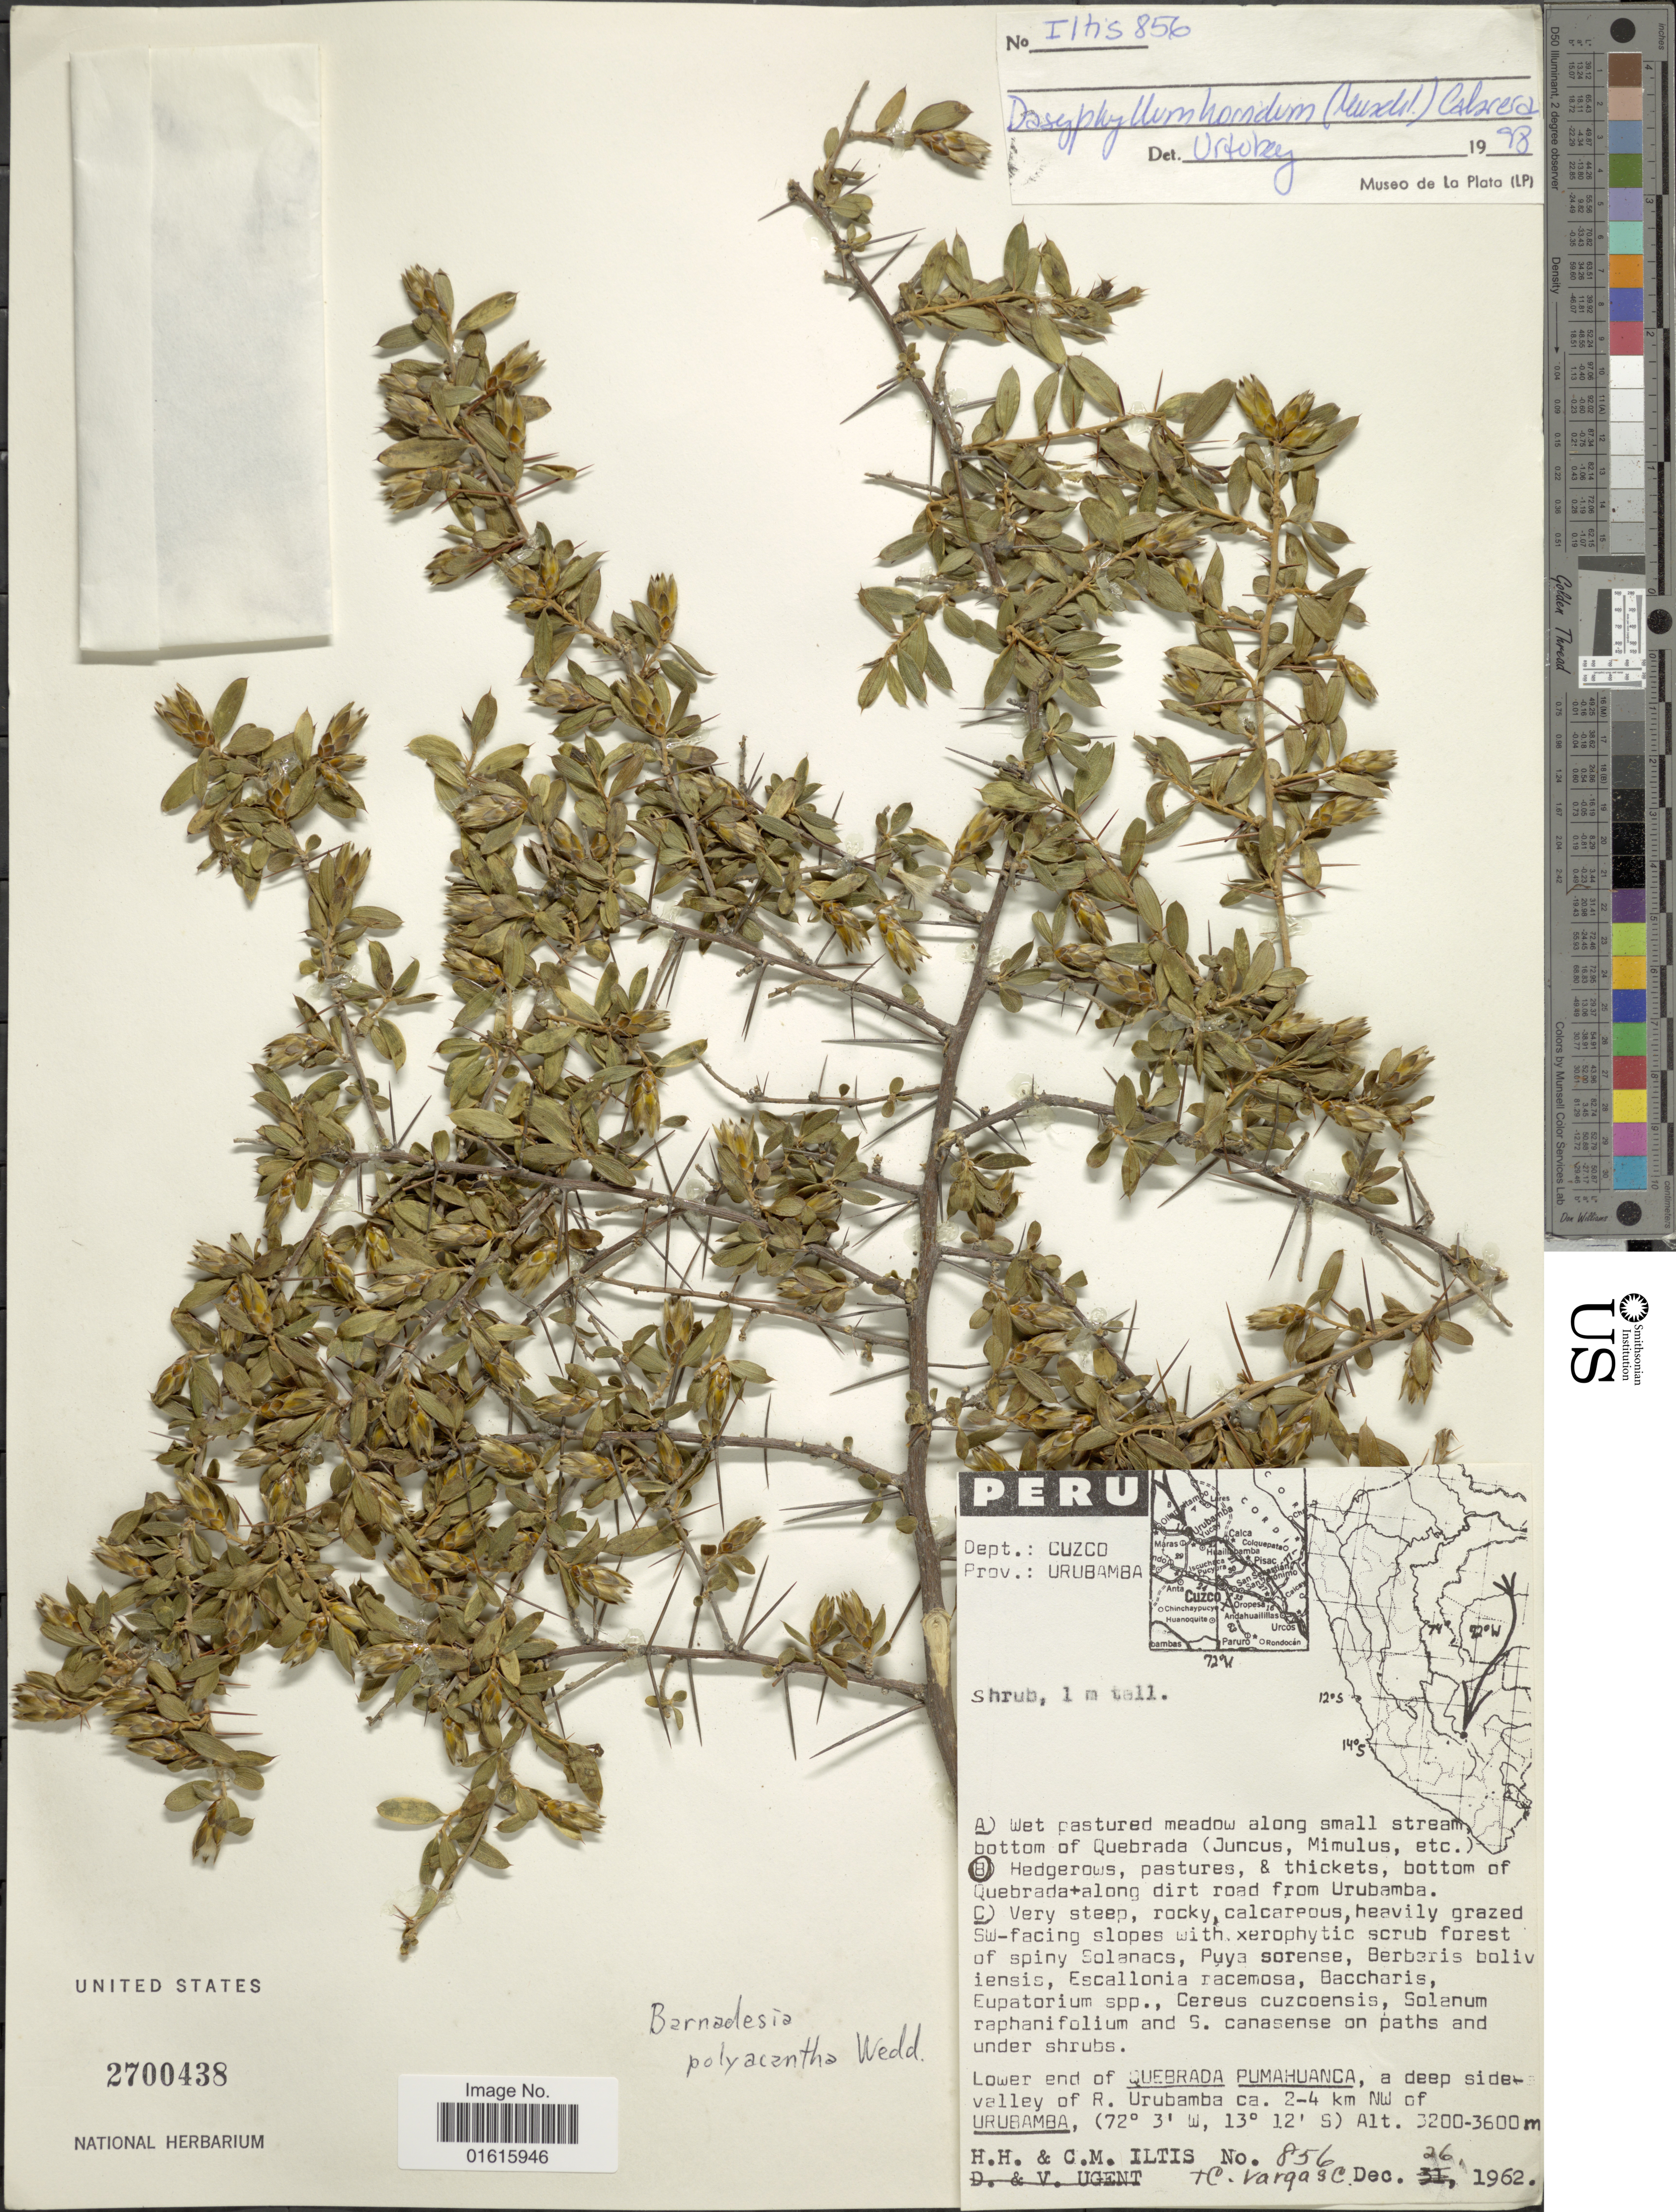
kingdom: Plantae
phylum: Tracheophyta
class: Magnoliopsida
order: Asterales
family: Asteraceae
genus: Barnadesia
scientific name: Barnadesia polyacantha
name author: Wedd.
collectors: H. H. Iltis, C. M Iltis & C. Vargas Calderón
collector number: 856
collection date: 1962-12-26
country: Peru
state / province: Cusco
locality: Prov. Urubamba, Hedgerows, pastures & thickets, bottom of Quebrada + along dirt road from Urubamba, lower end of Quebrada Pumahuanca, a deep side valley of R. Urubamba ca. 2-4 km NW of Urubamba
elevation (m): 3200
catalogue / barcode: US 2700438